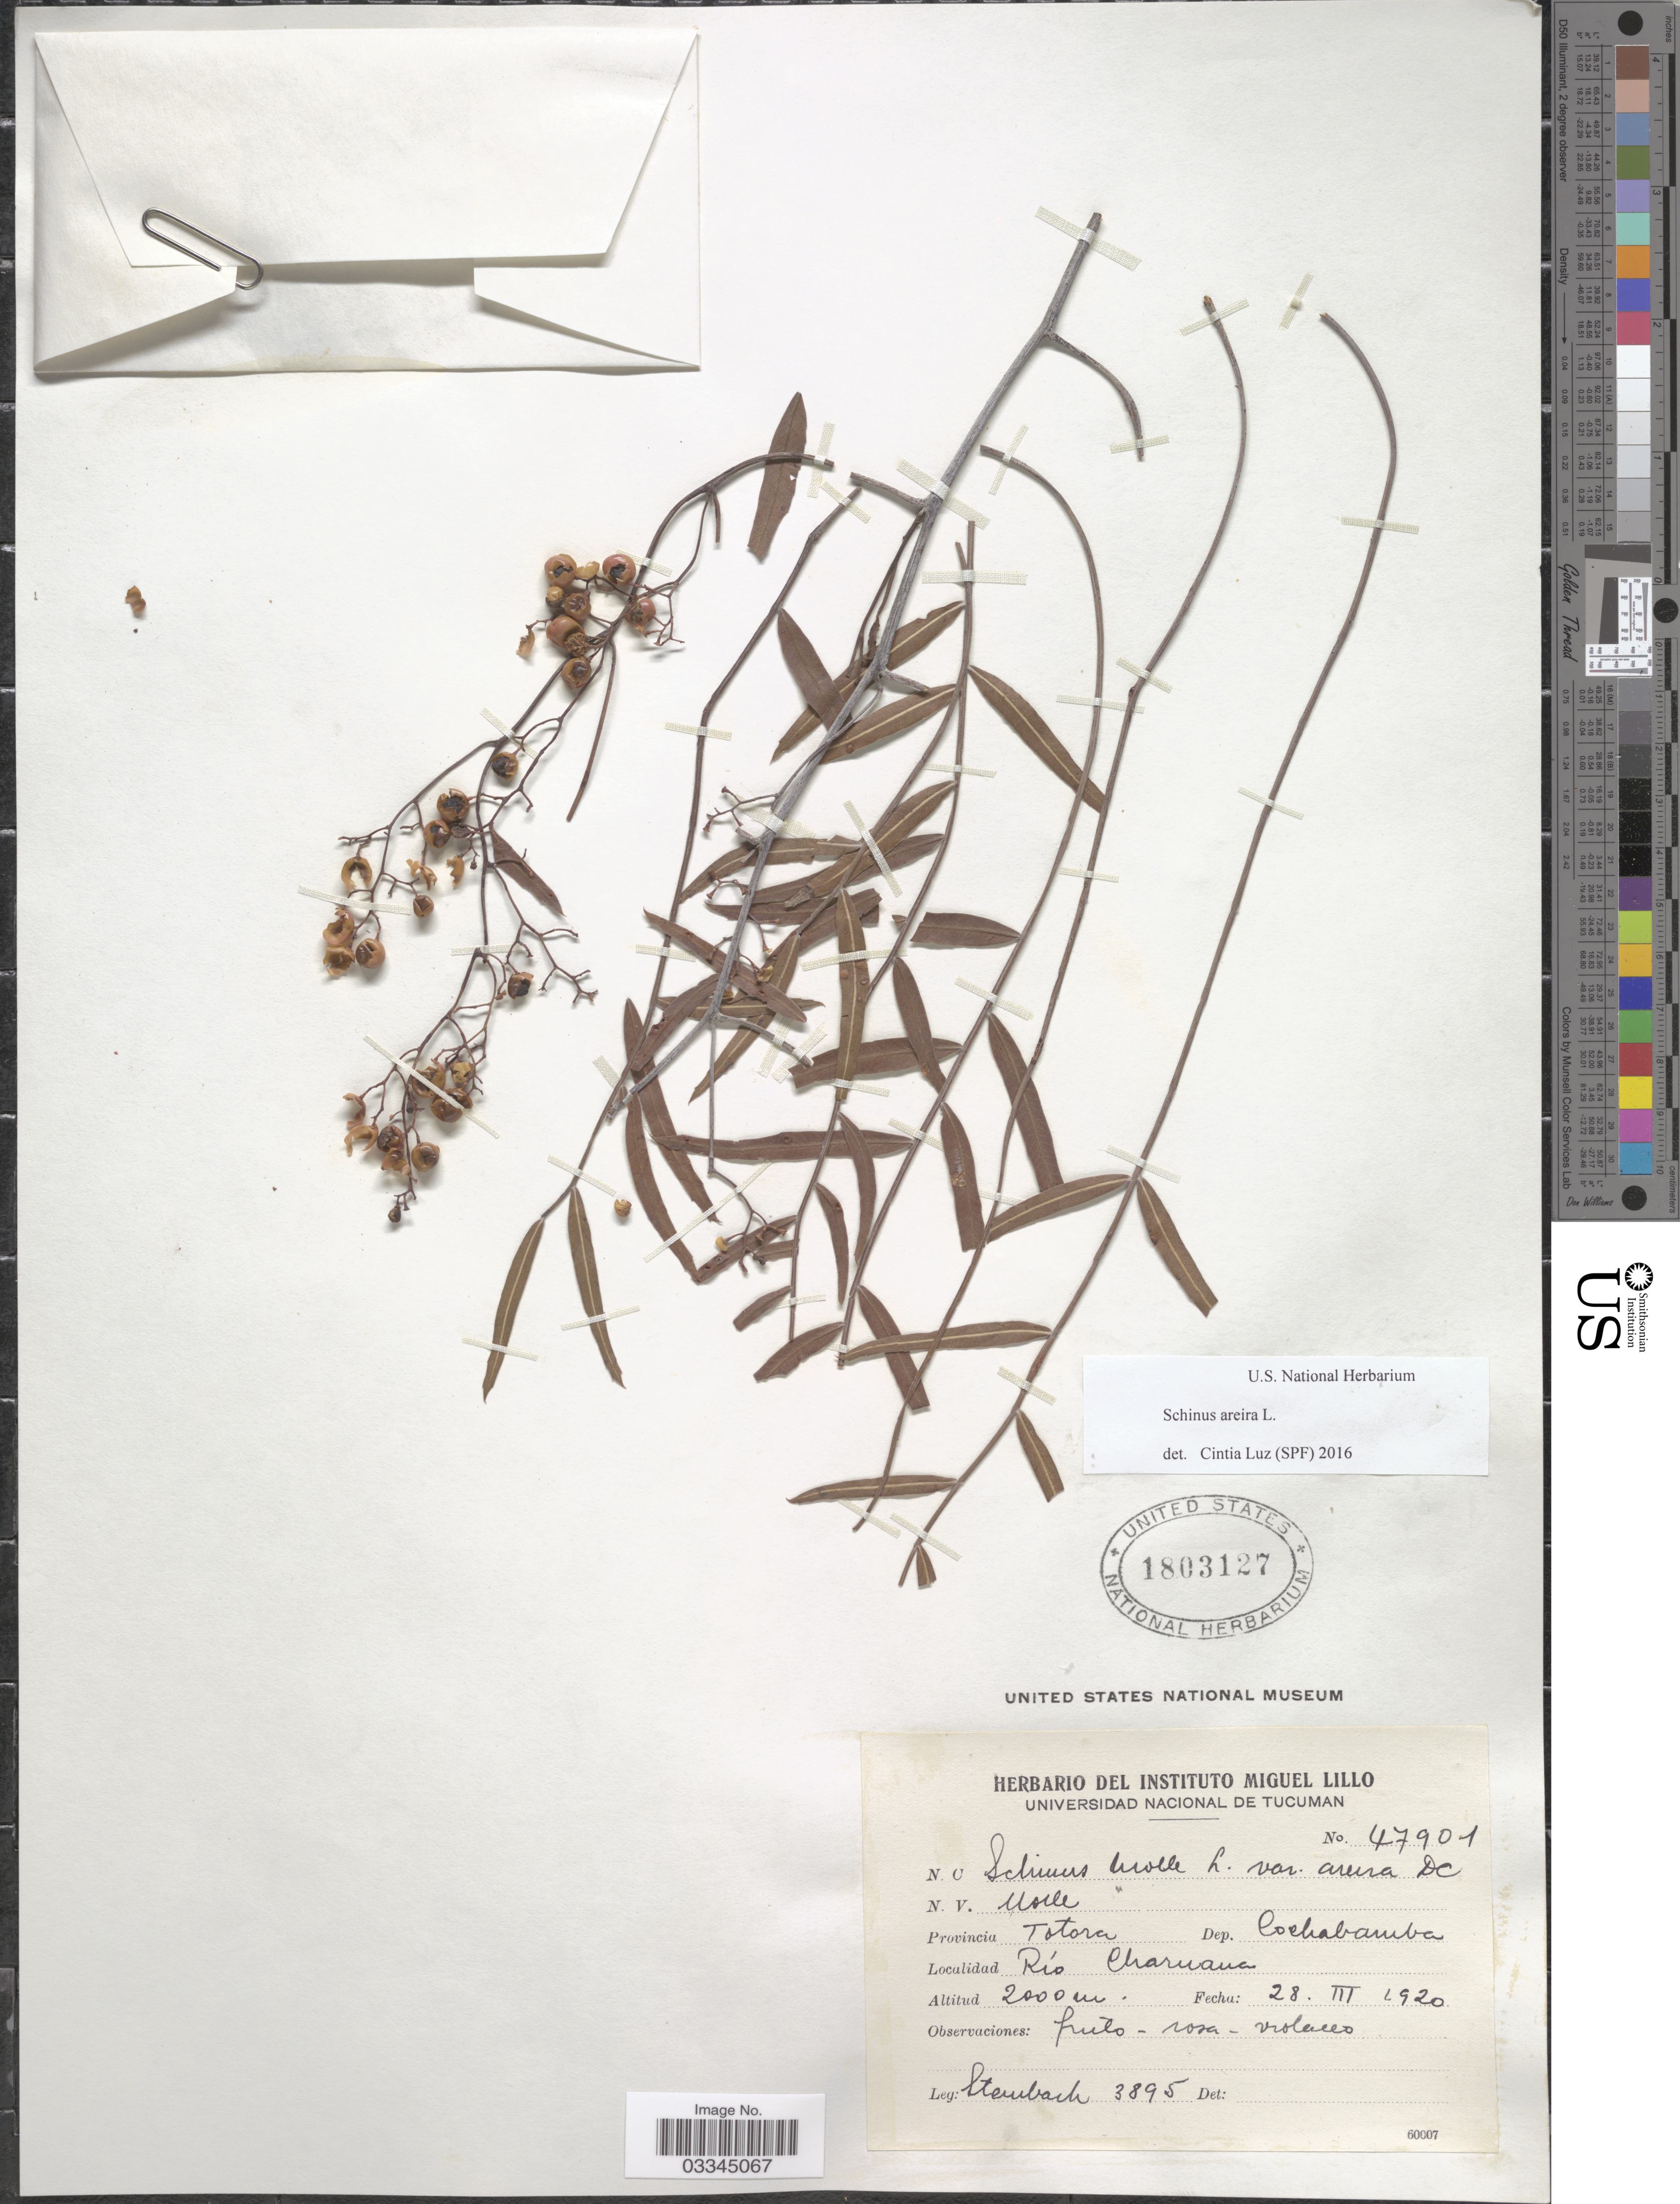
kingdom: Plantae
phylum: Tracheophyta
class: Magnoliopsida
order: Sapindales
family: Anacardiaceae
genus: Schinus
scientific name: Schinus areira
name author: L.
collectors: Steinbach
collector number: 3895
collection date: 1920-03-28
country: Bolivia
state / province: Cochabamba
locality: Provincia Totora, Dep. Cochabamba, Rio Charuana.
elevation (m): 2000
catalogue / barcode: US 1803127